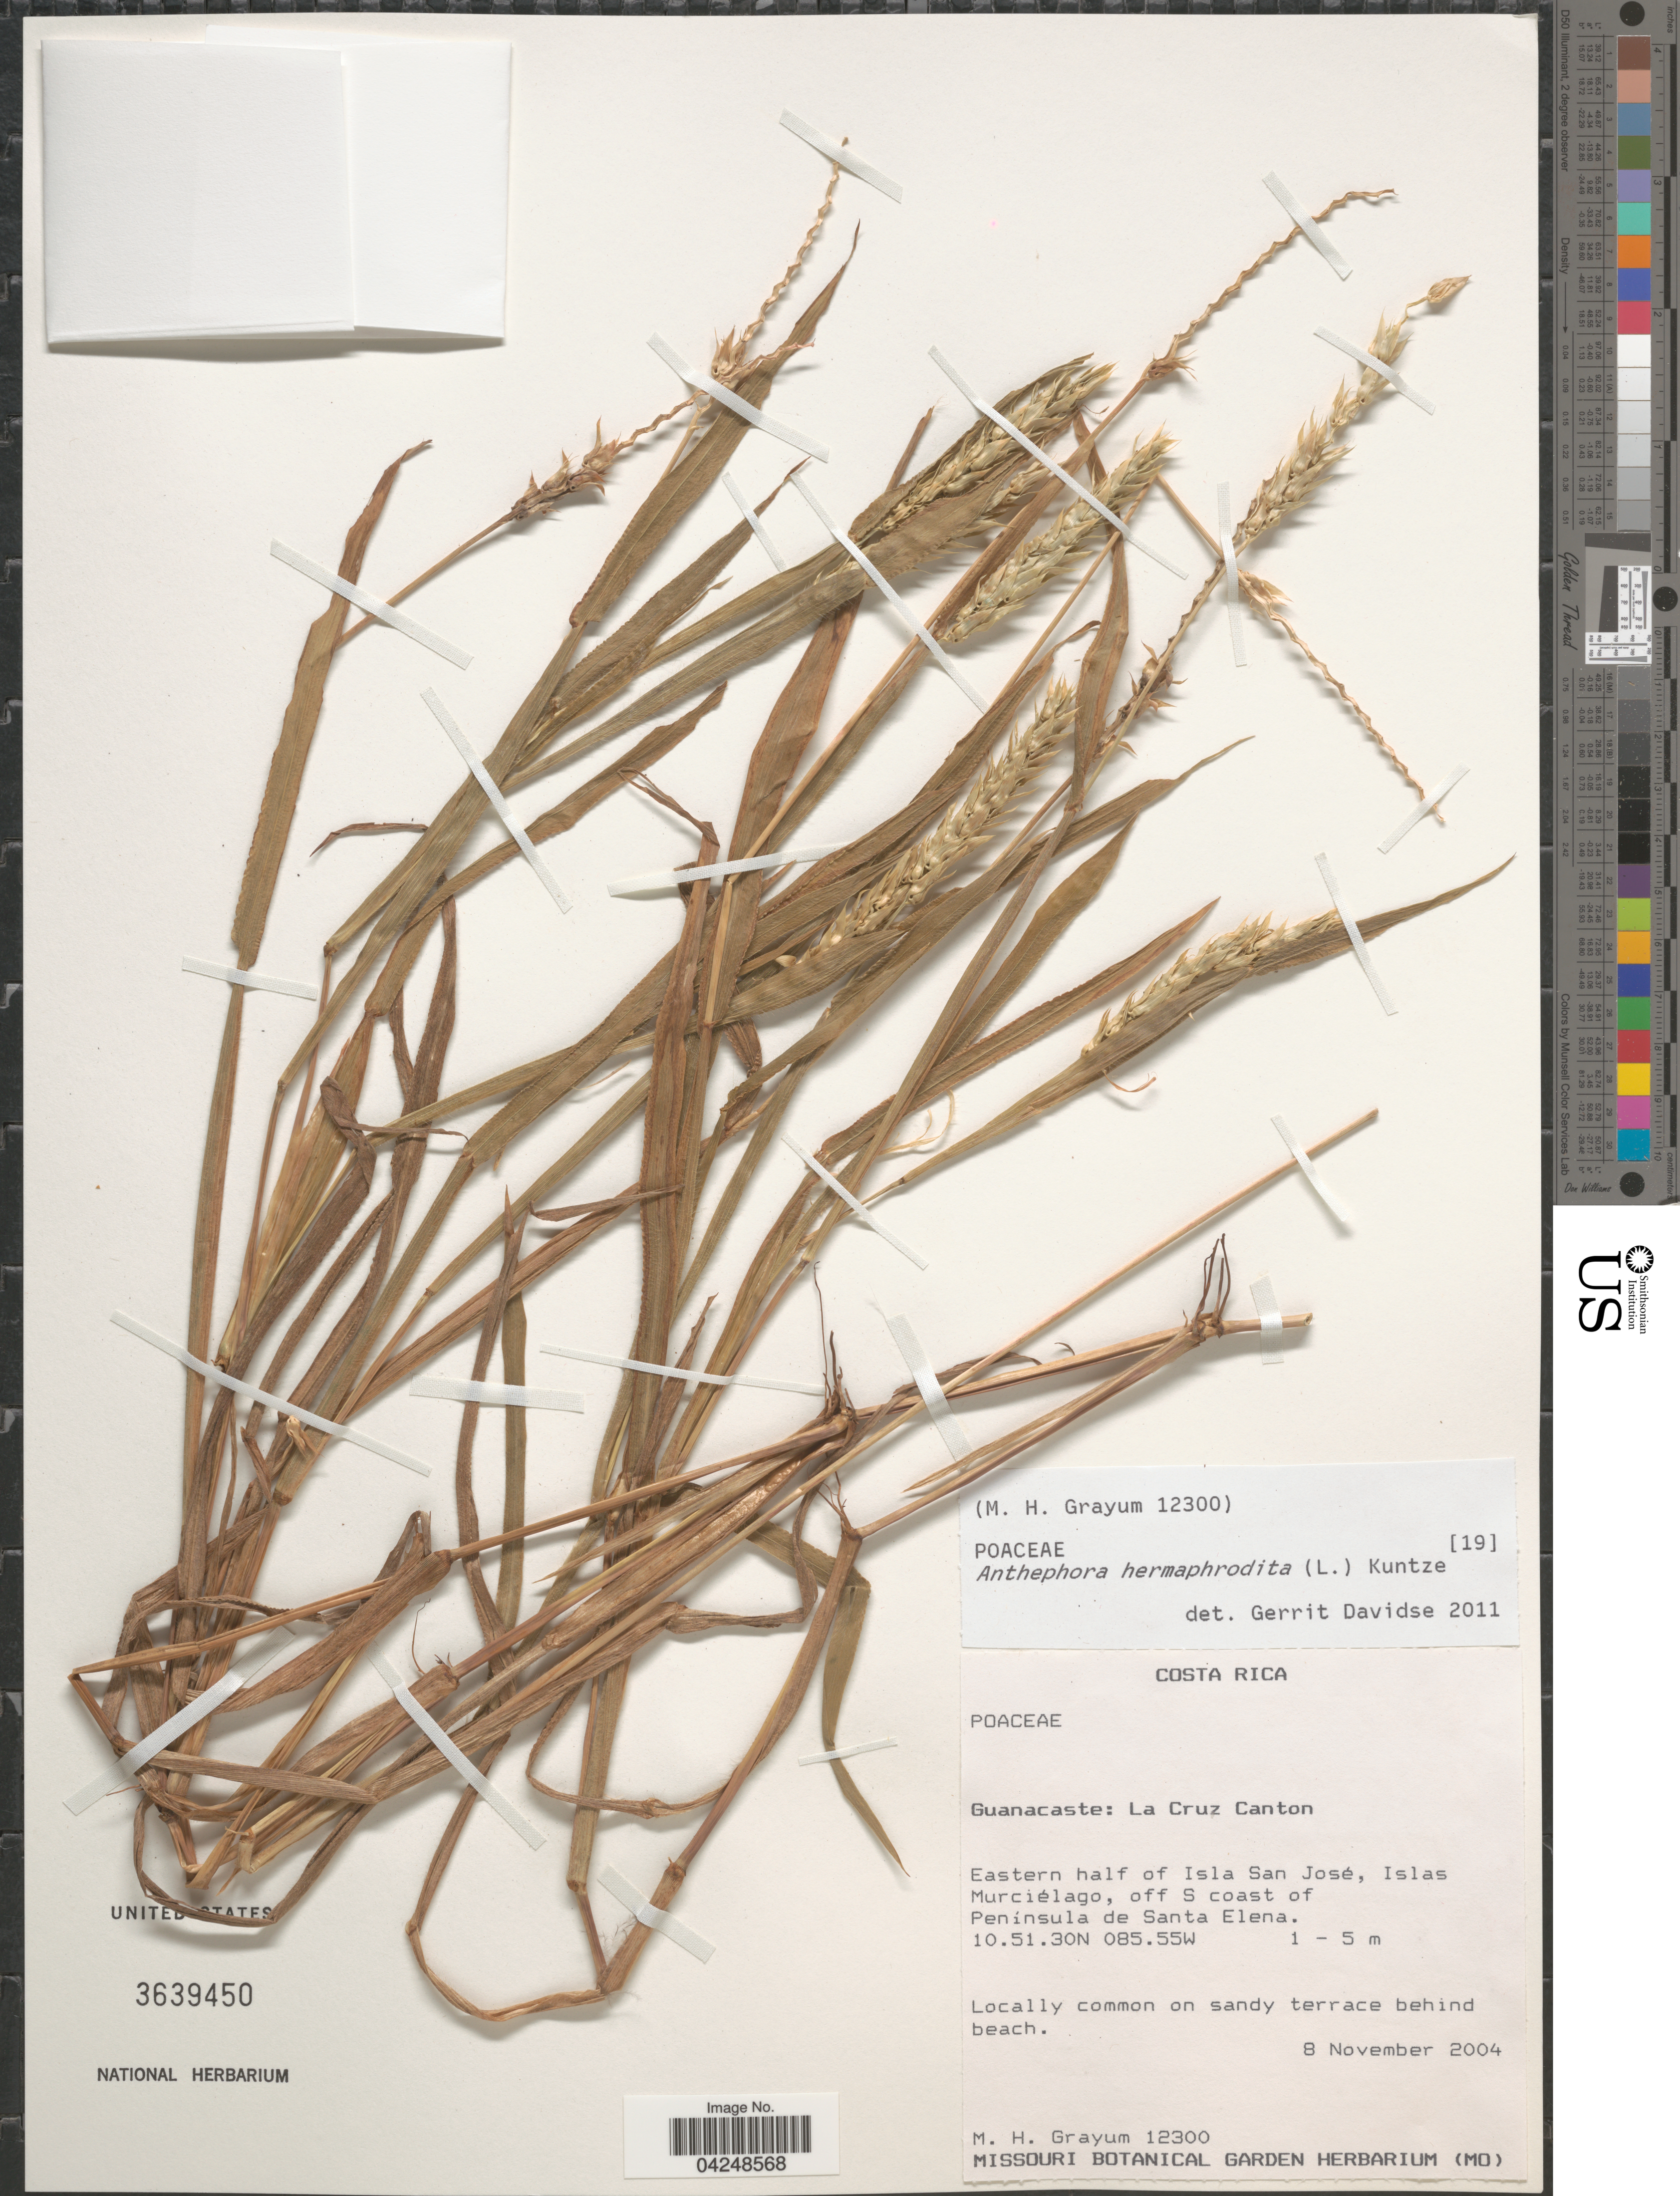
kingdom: Plantae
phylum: Tracheophyta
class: Liliopsida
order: Poales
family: Poaceae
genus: Anthephora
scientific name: Anthephora hermaphrodita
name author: (L.) Kuntze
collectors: M. H. Grayum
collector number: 12300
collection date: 2004-11-08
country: Costa Rica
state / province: Guanacaste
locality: La Cruz Canton. Eastern half of Isla San José, Islas Murciélago, off S coast of Península de Santa Elena.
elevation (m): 1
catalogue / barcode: US 3639450